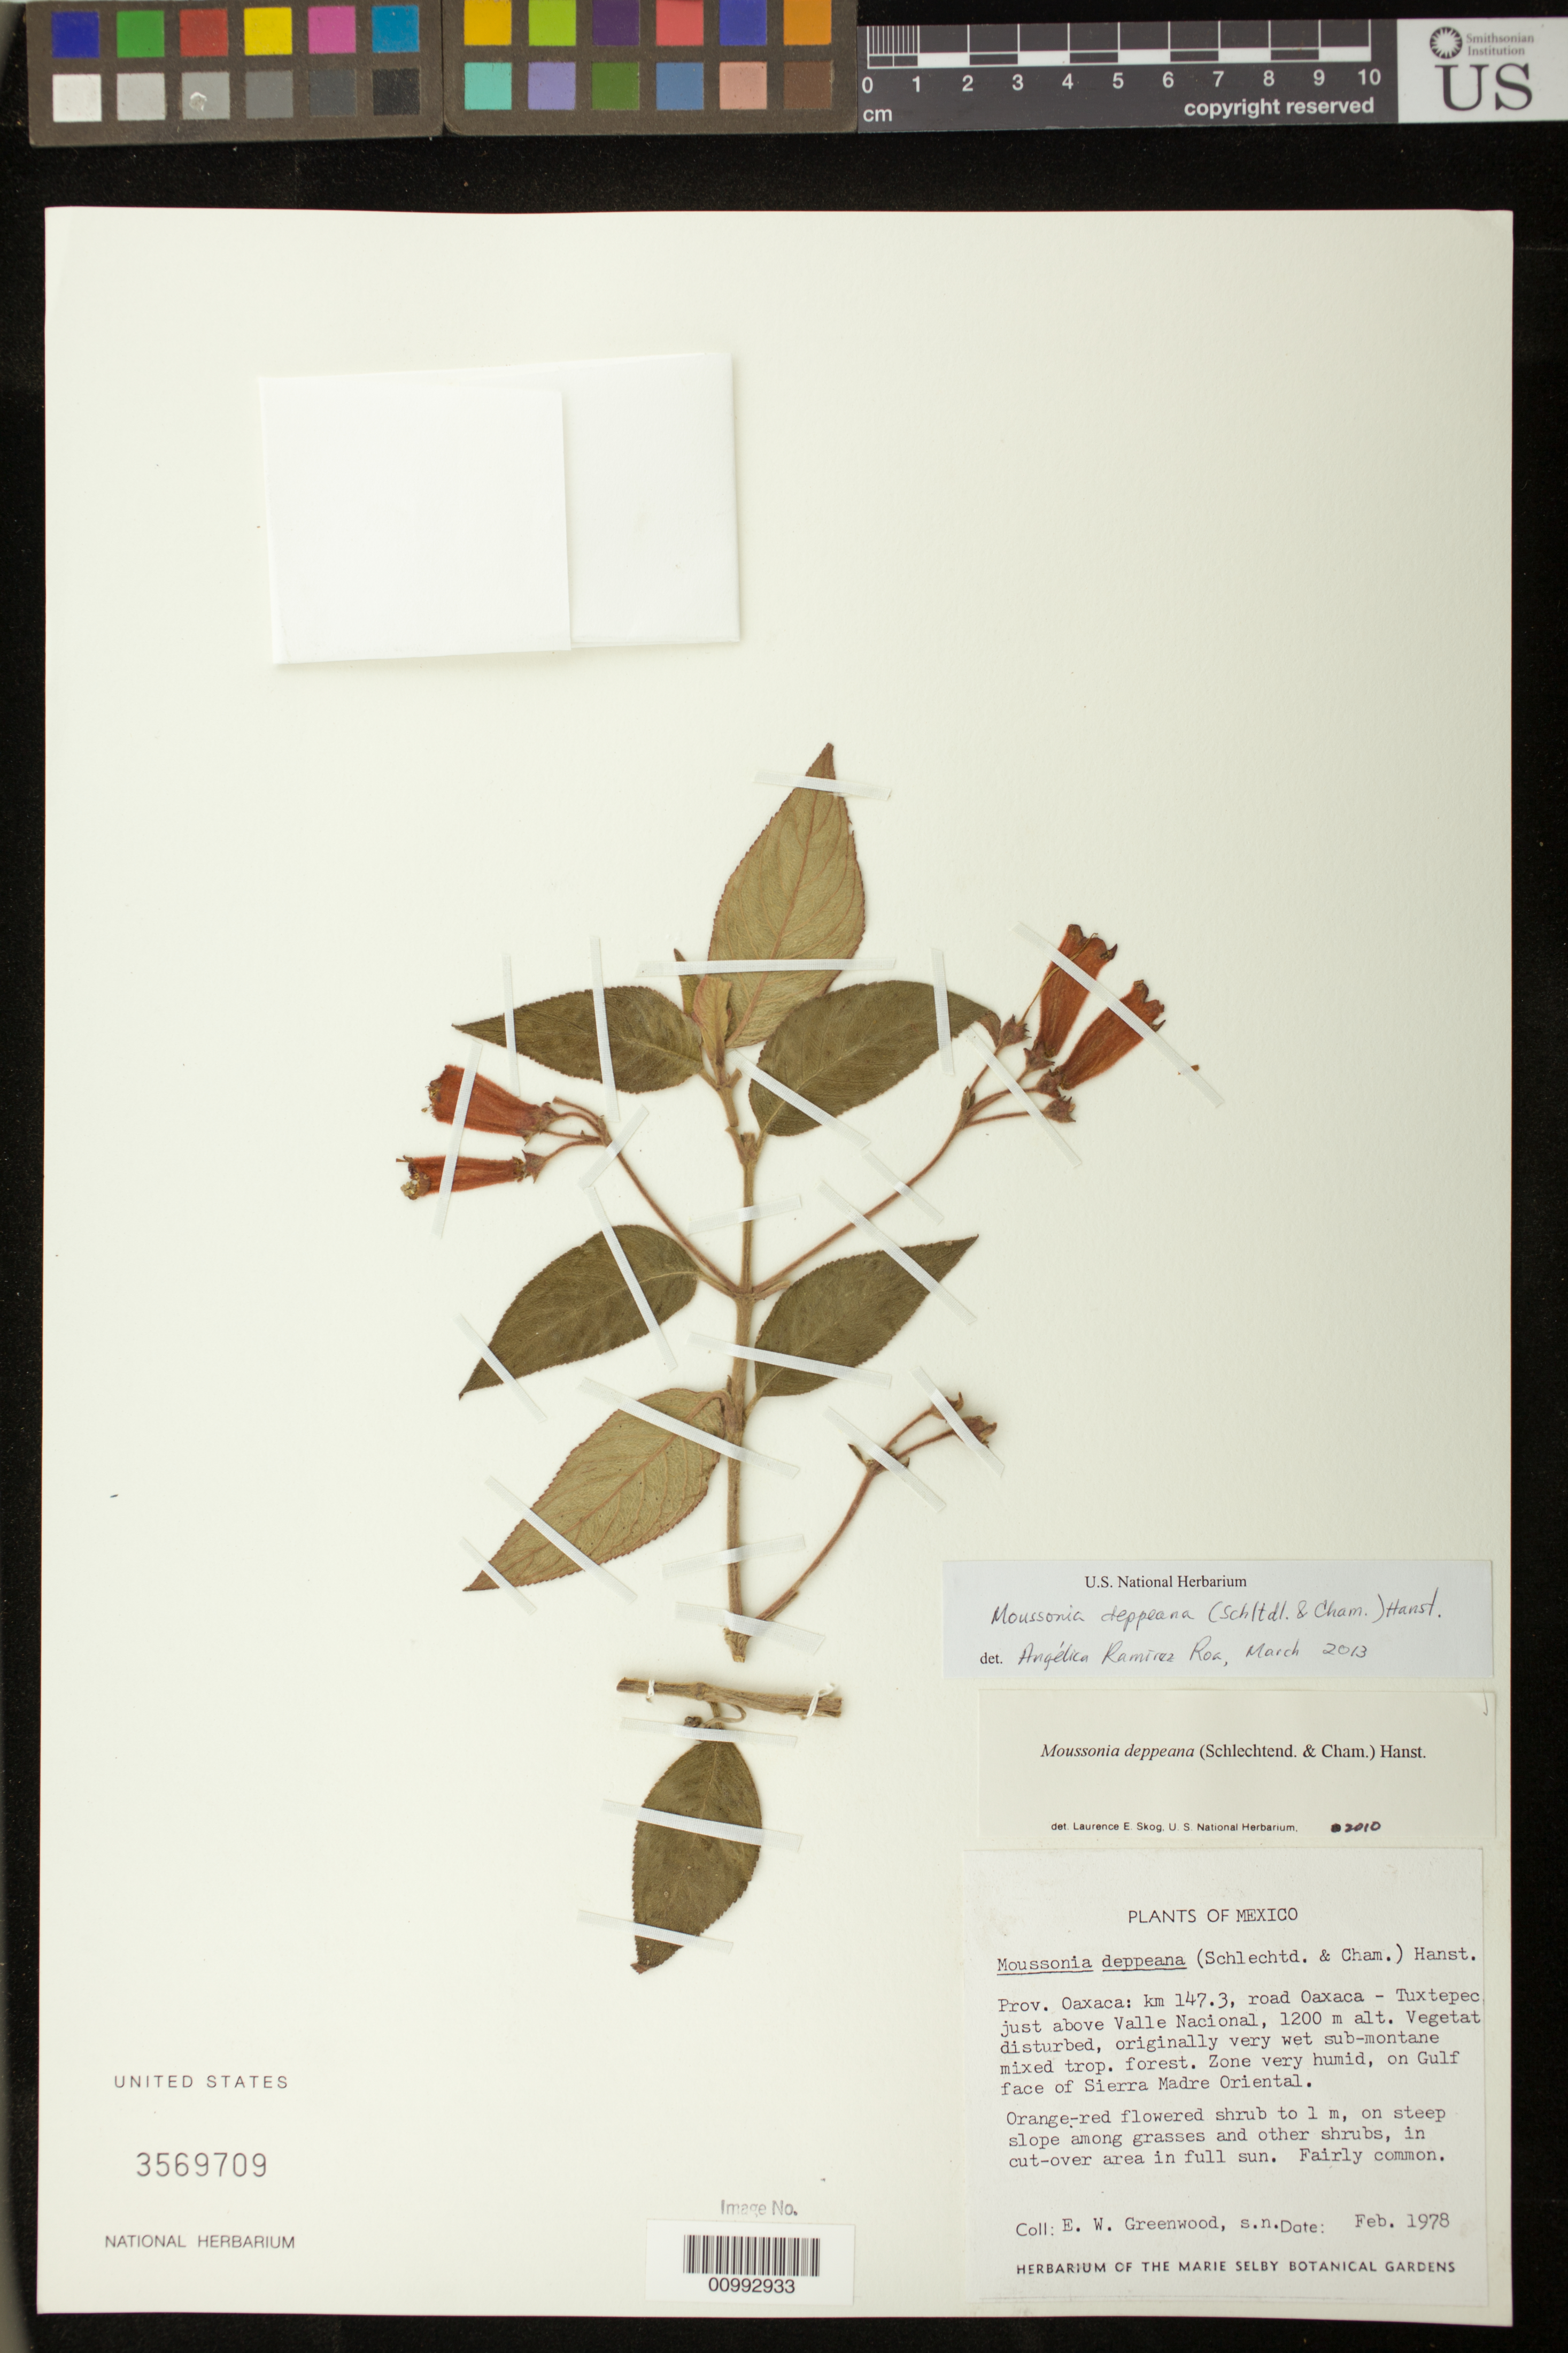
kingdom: Plantae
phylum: Tracheophyta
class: Magnoliopsida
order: Lamiales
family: Gesneriaceae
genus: Moussonia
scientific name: Moussonia deppeana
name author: (Schltdl. & Cham.) Klotzsch ex Hanst.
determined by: Ramírez-Roa, A.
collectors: E. Greenwood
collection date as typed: Feb 1978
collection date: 1978-02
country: Mexico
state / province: Oaxaca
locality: Prov. Oaxaca: km 147.3, road Oaxaca-Tuxtepec, just above Valle Nacional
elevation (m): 1200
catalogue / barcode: US 3569709